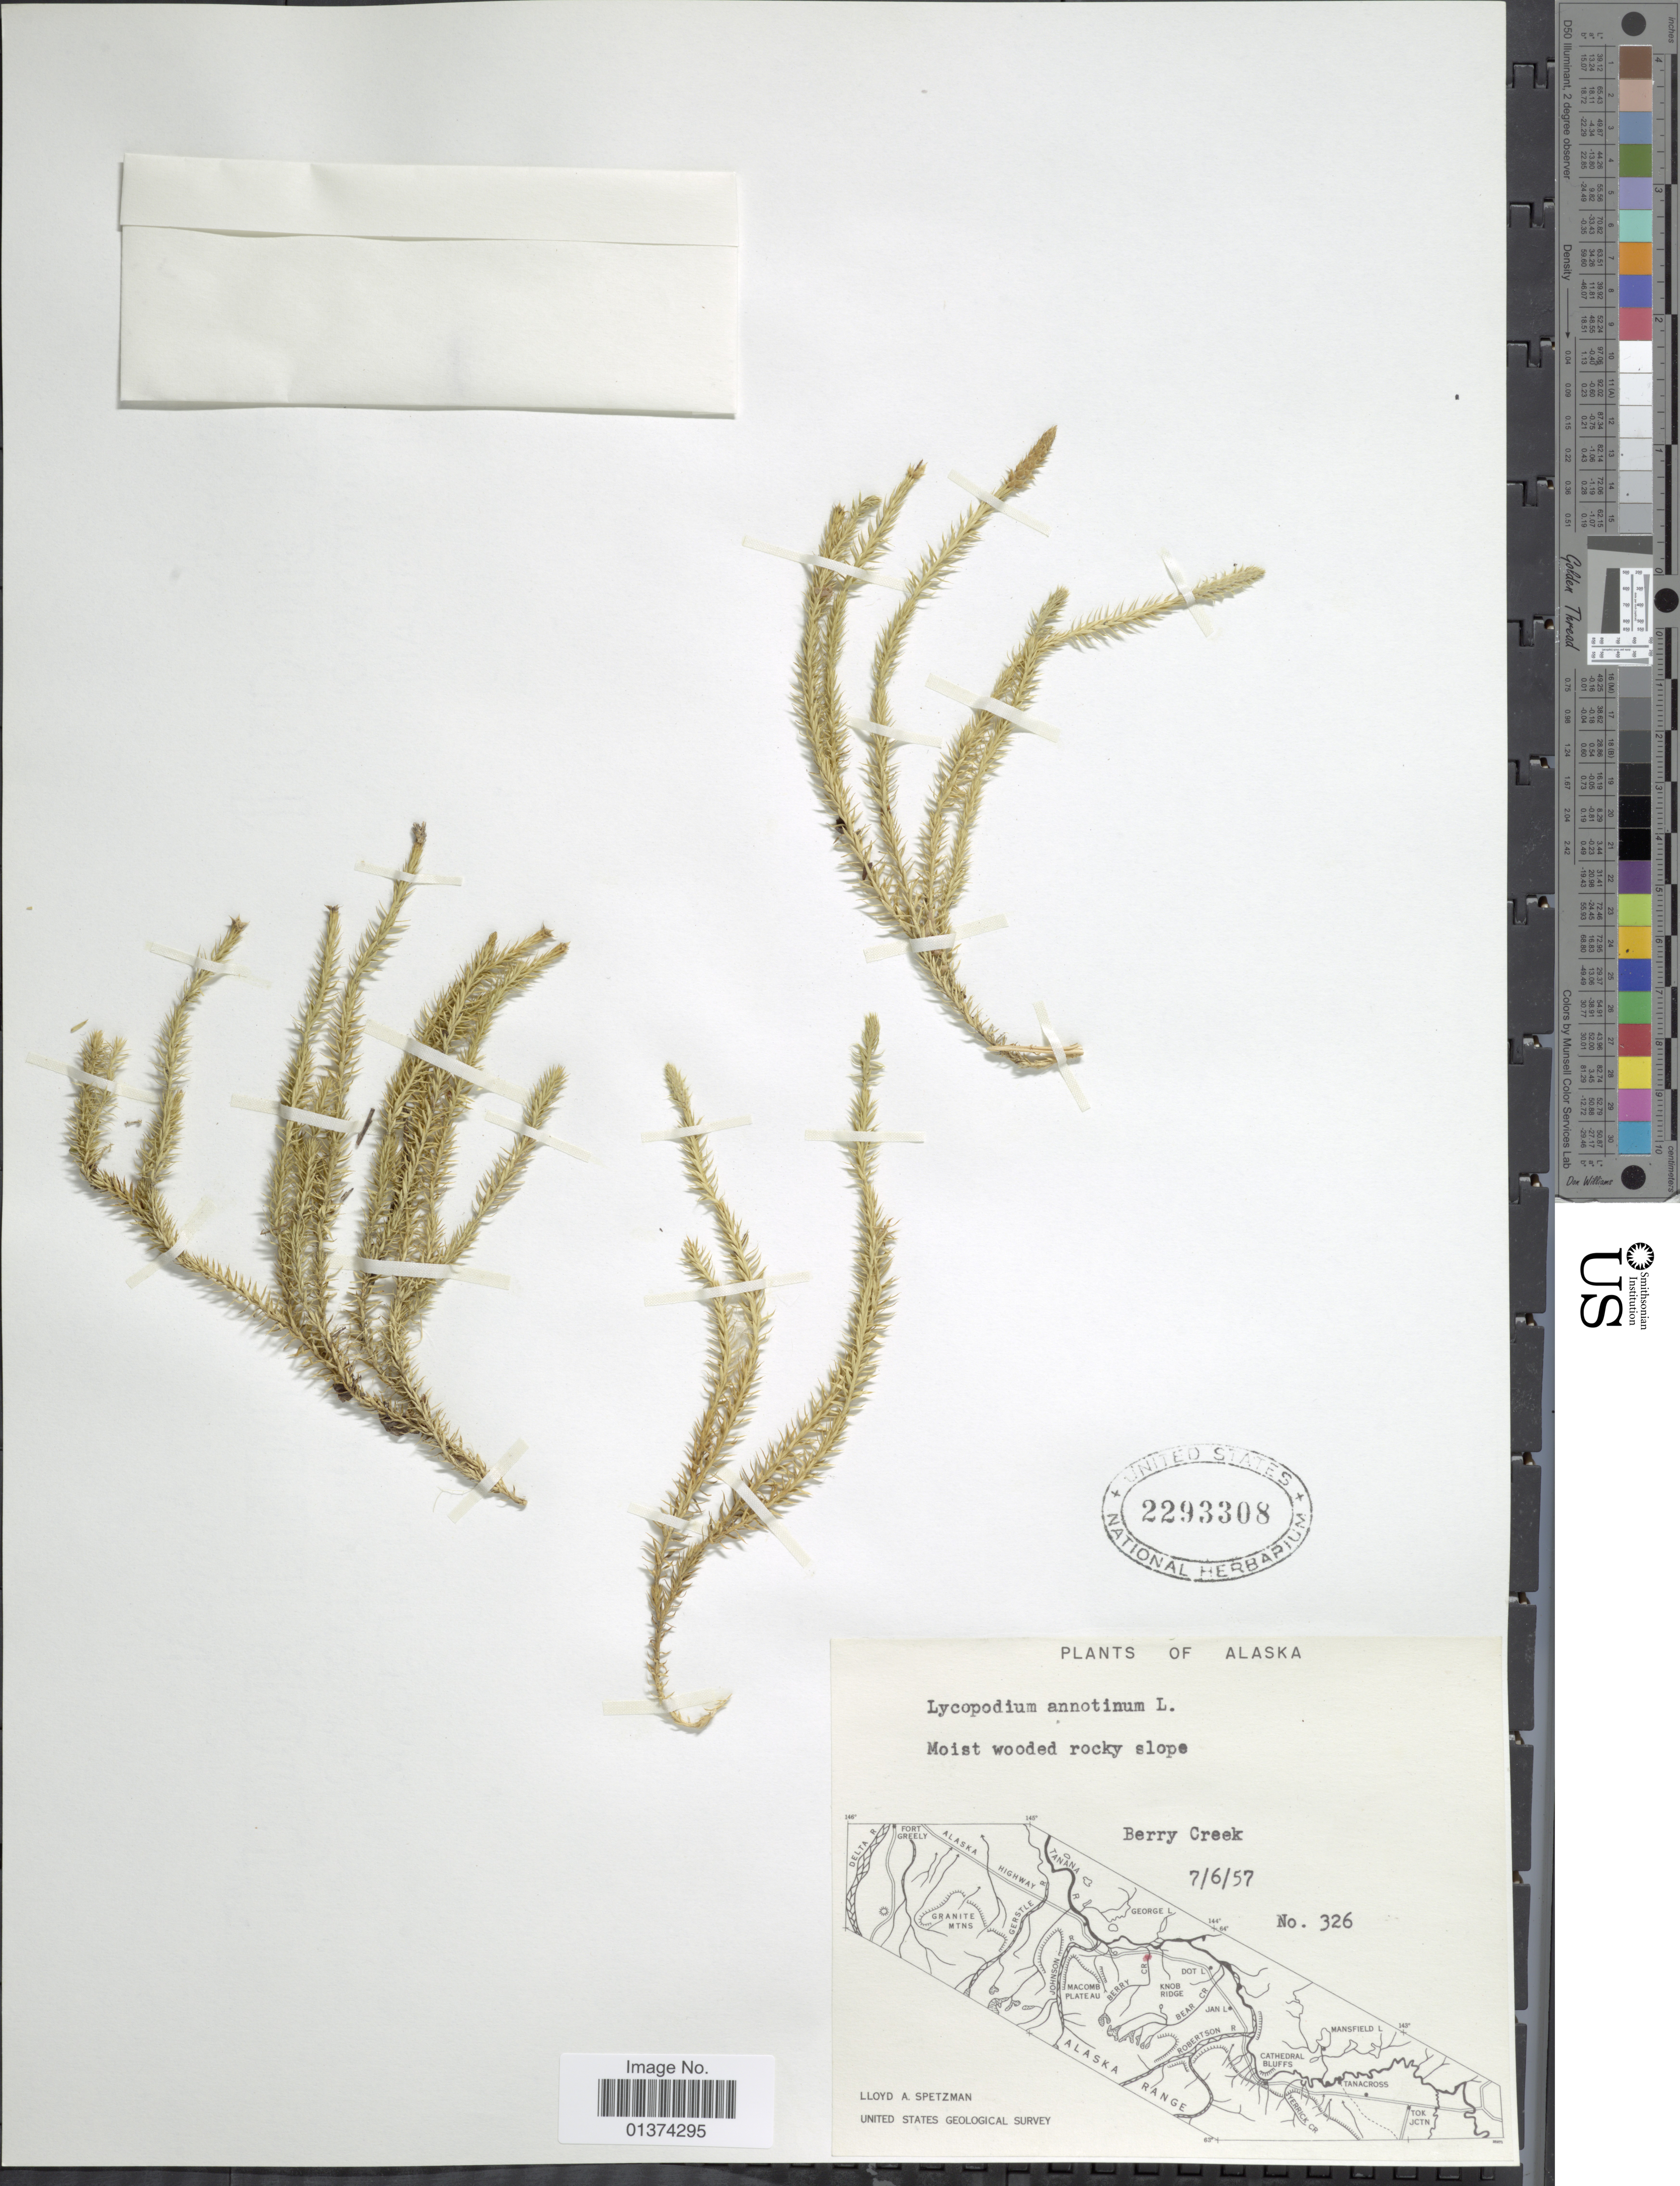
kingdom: Plantae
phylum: Tracheophyta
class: Lycopodiopsida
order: Lycopodiales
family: Lycopodiaceae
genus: Spinulum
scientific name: Spinulum annotinum subsp. annotinum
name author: (L.) A. Haines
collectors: L. Spetzman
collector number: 326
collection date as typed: Transcribed d/m/y: 7/6/57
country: United States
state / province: Alaska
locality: Berry Creek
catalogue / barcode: US 2293308